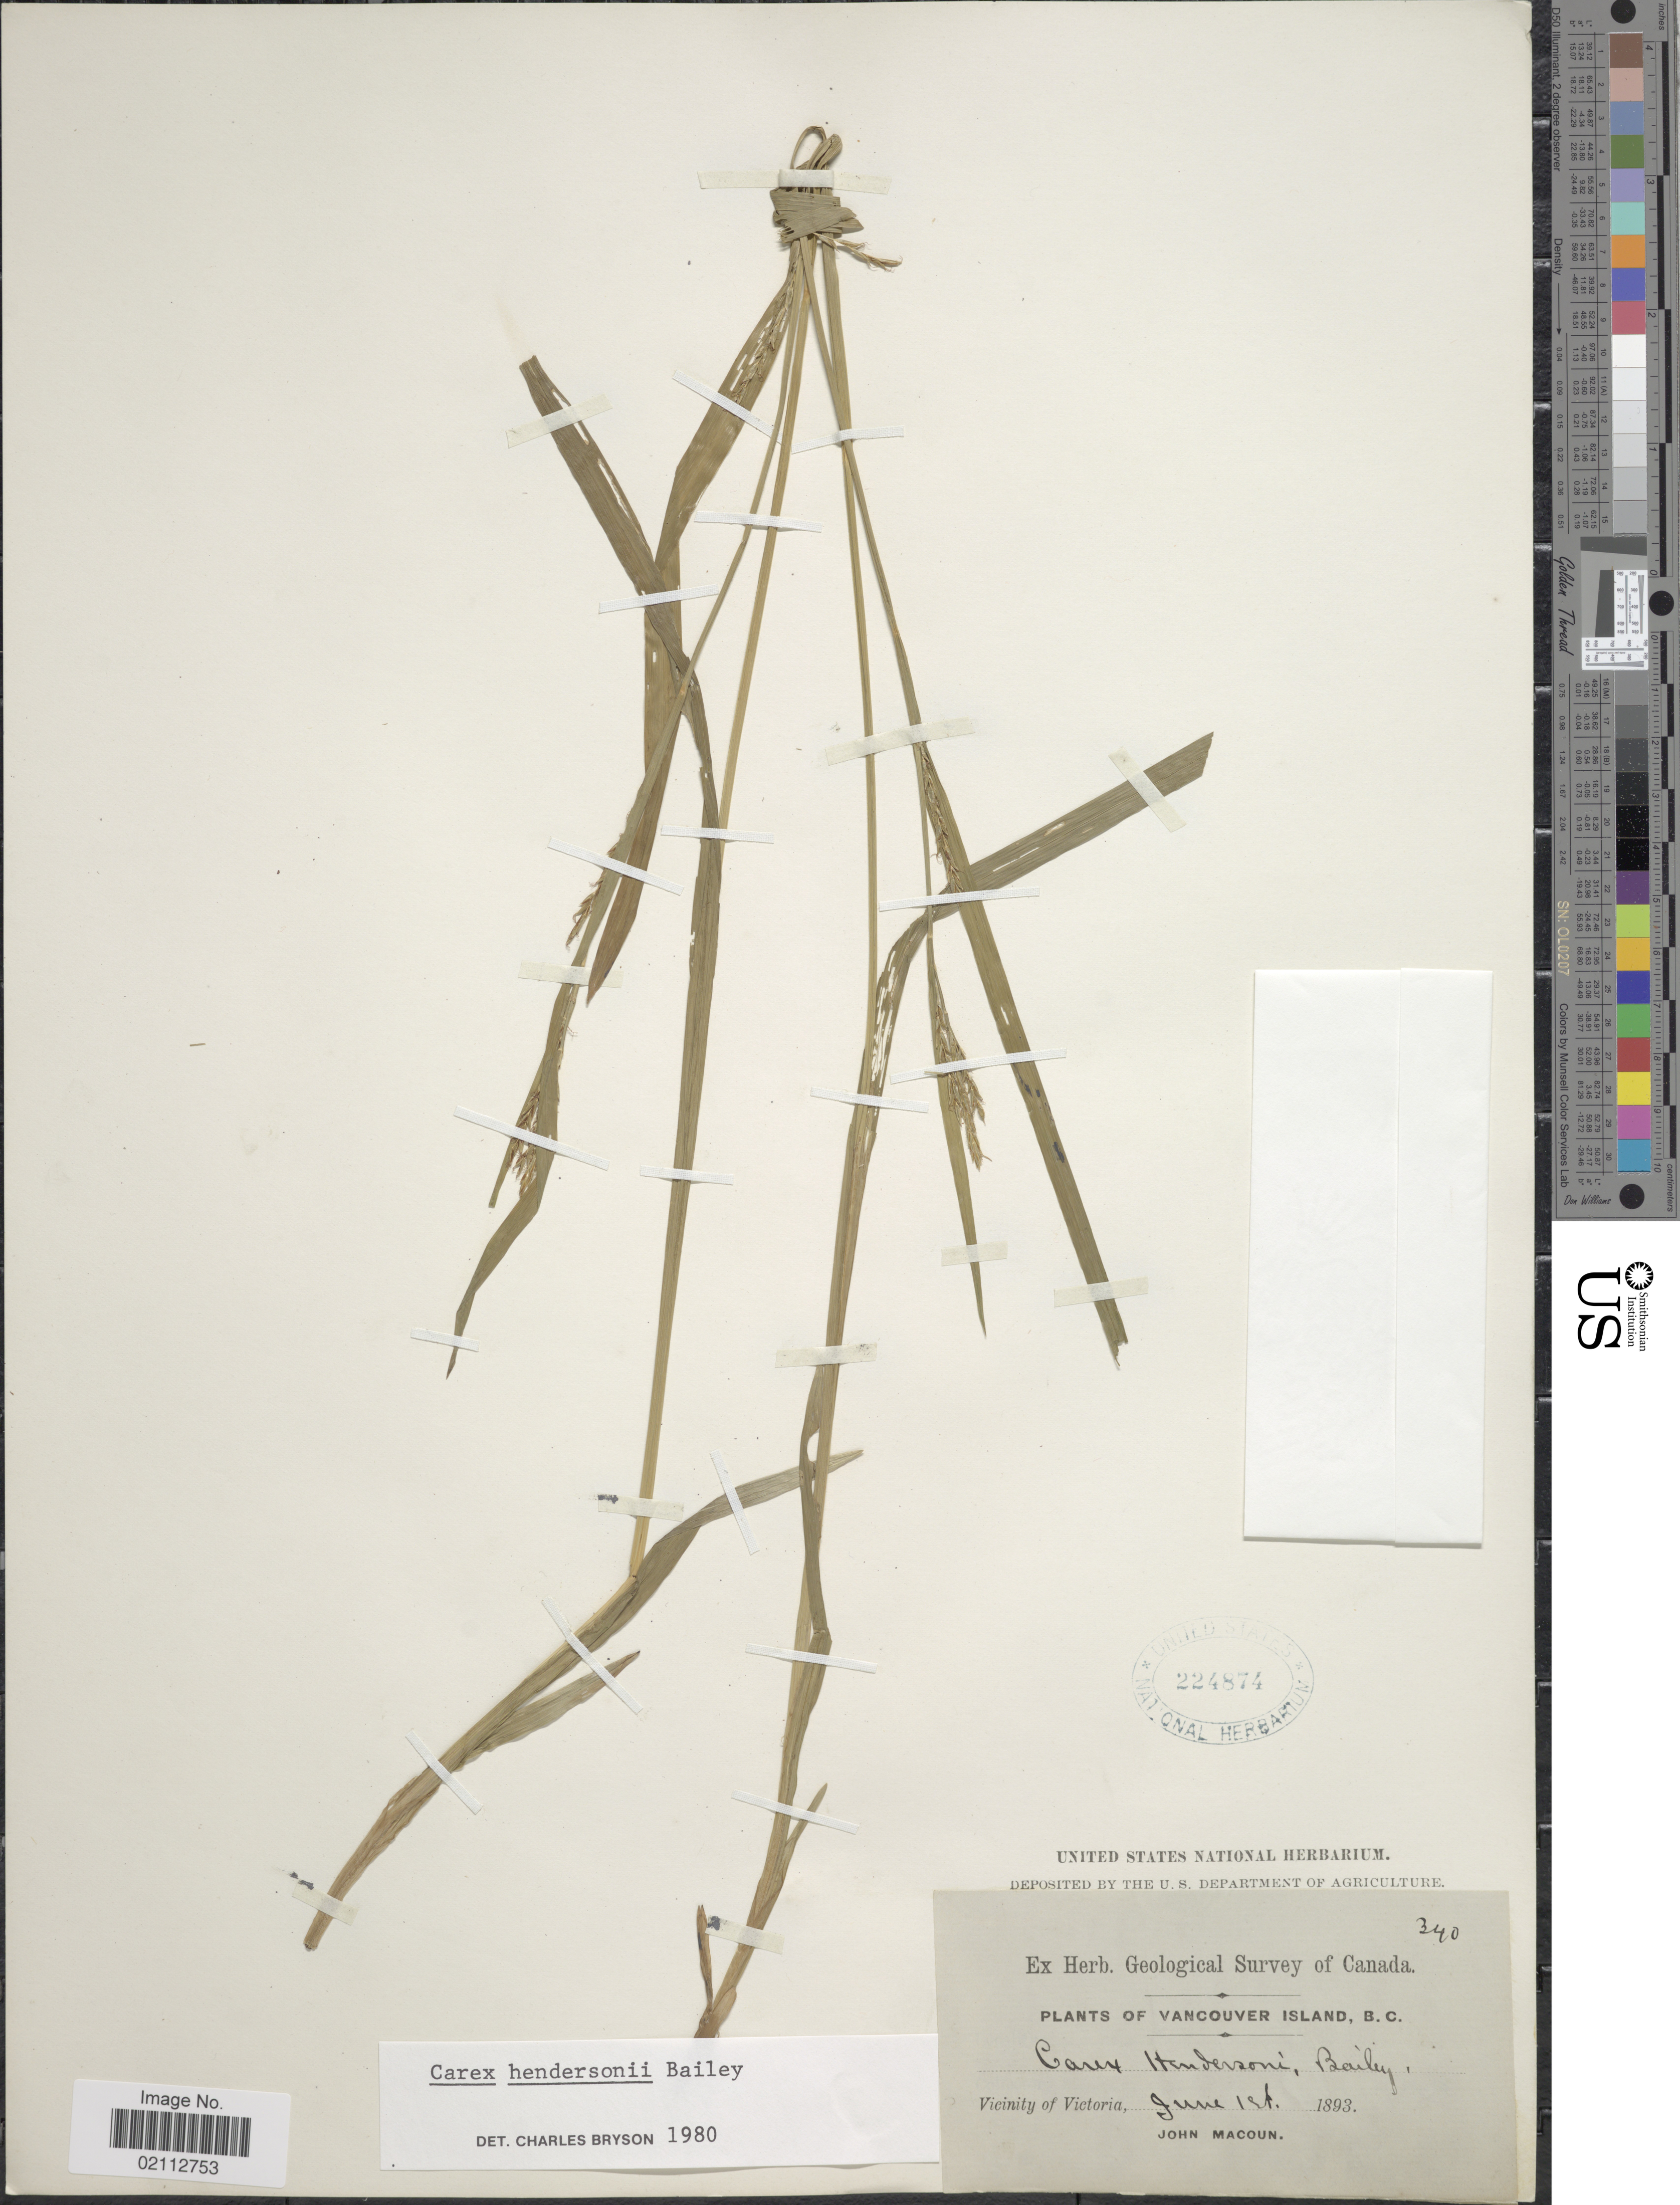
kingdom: Plantae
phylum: Tracheophyta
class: Liliopsida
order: Poales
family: Cyperaceae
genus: Carex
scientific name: Carex hendersonii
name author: L.H. Bailey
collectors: J. Macoun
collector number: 340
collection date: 1893-06-01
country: Canada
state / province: British Columbia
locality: Vancouver Island. Vicinity of Victoria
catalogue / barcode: US 224874